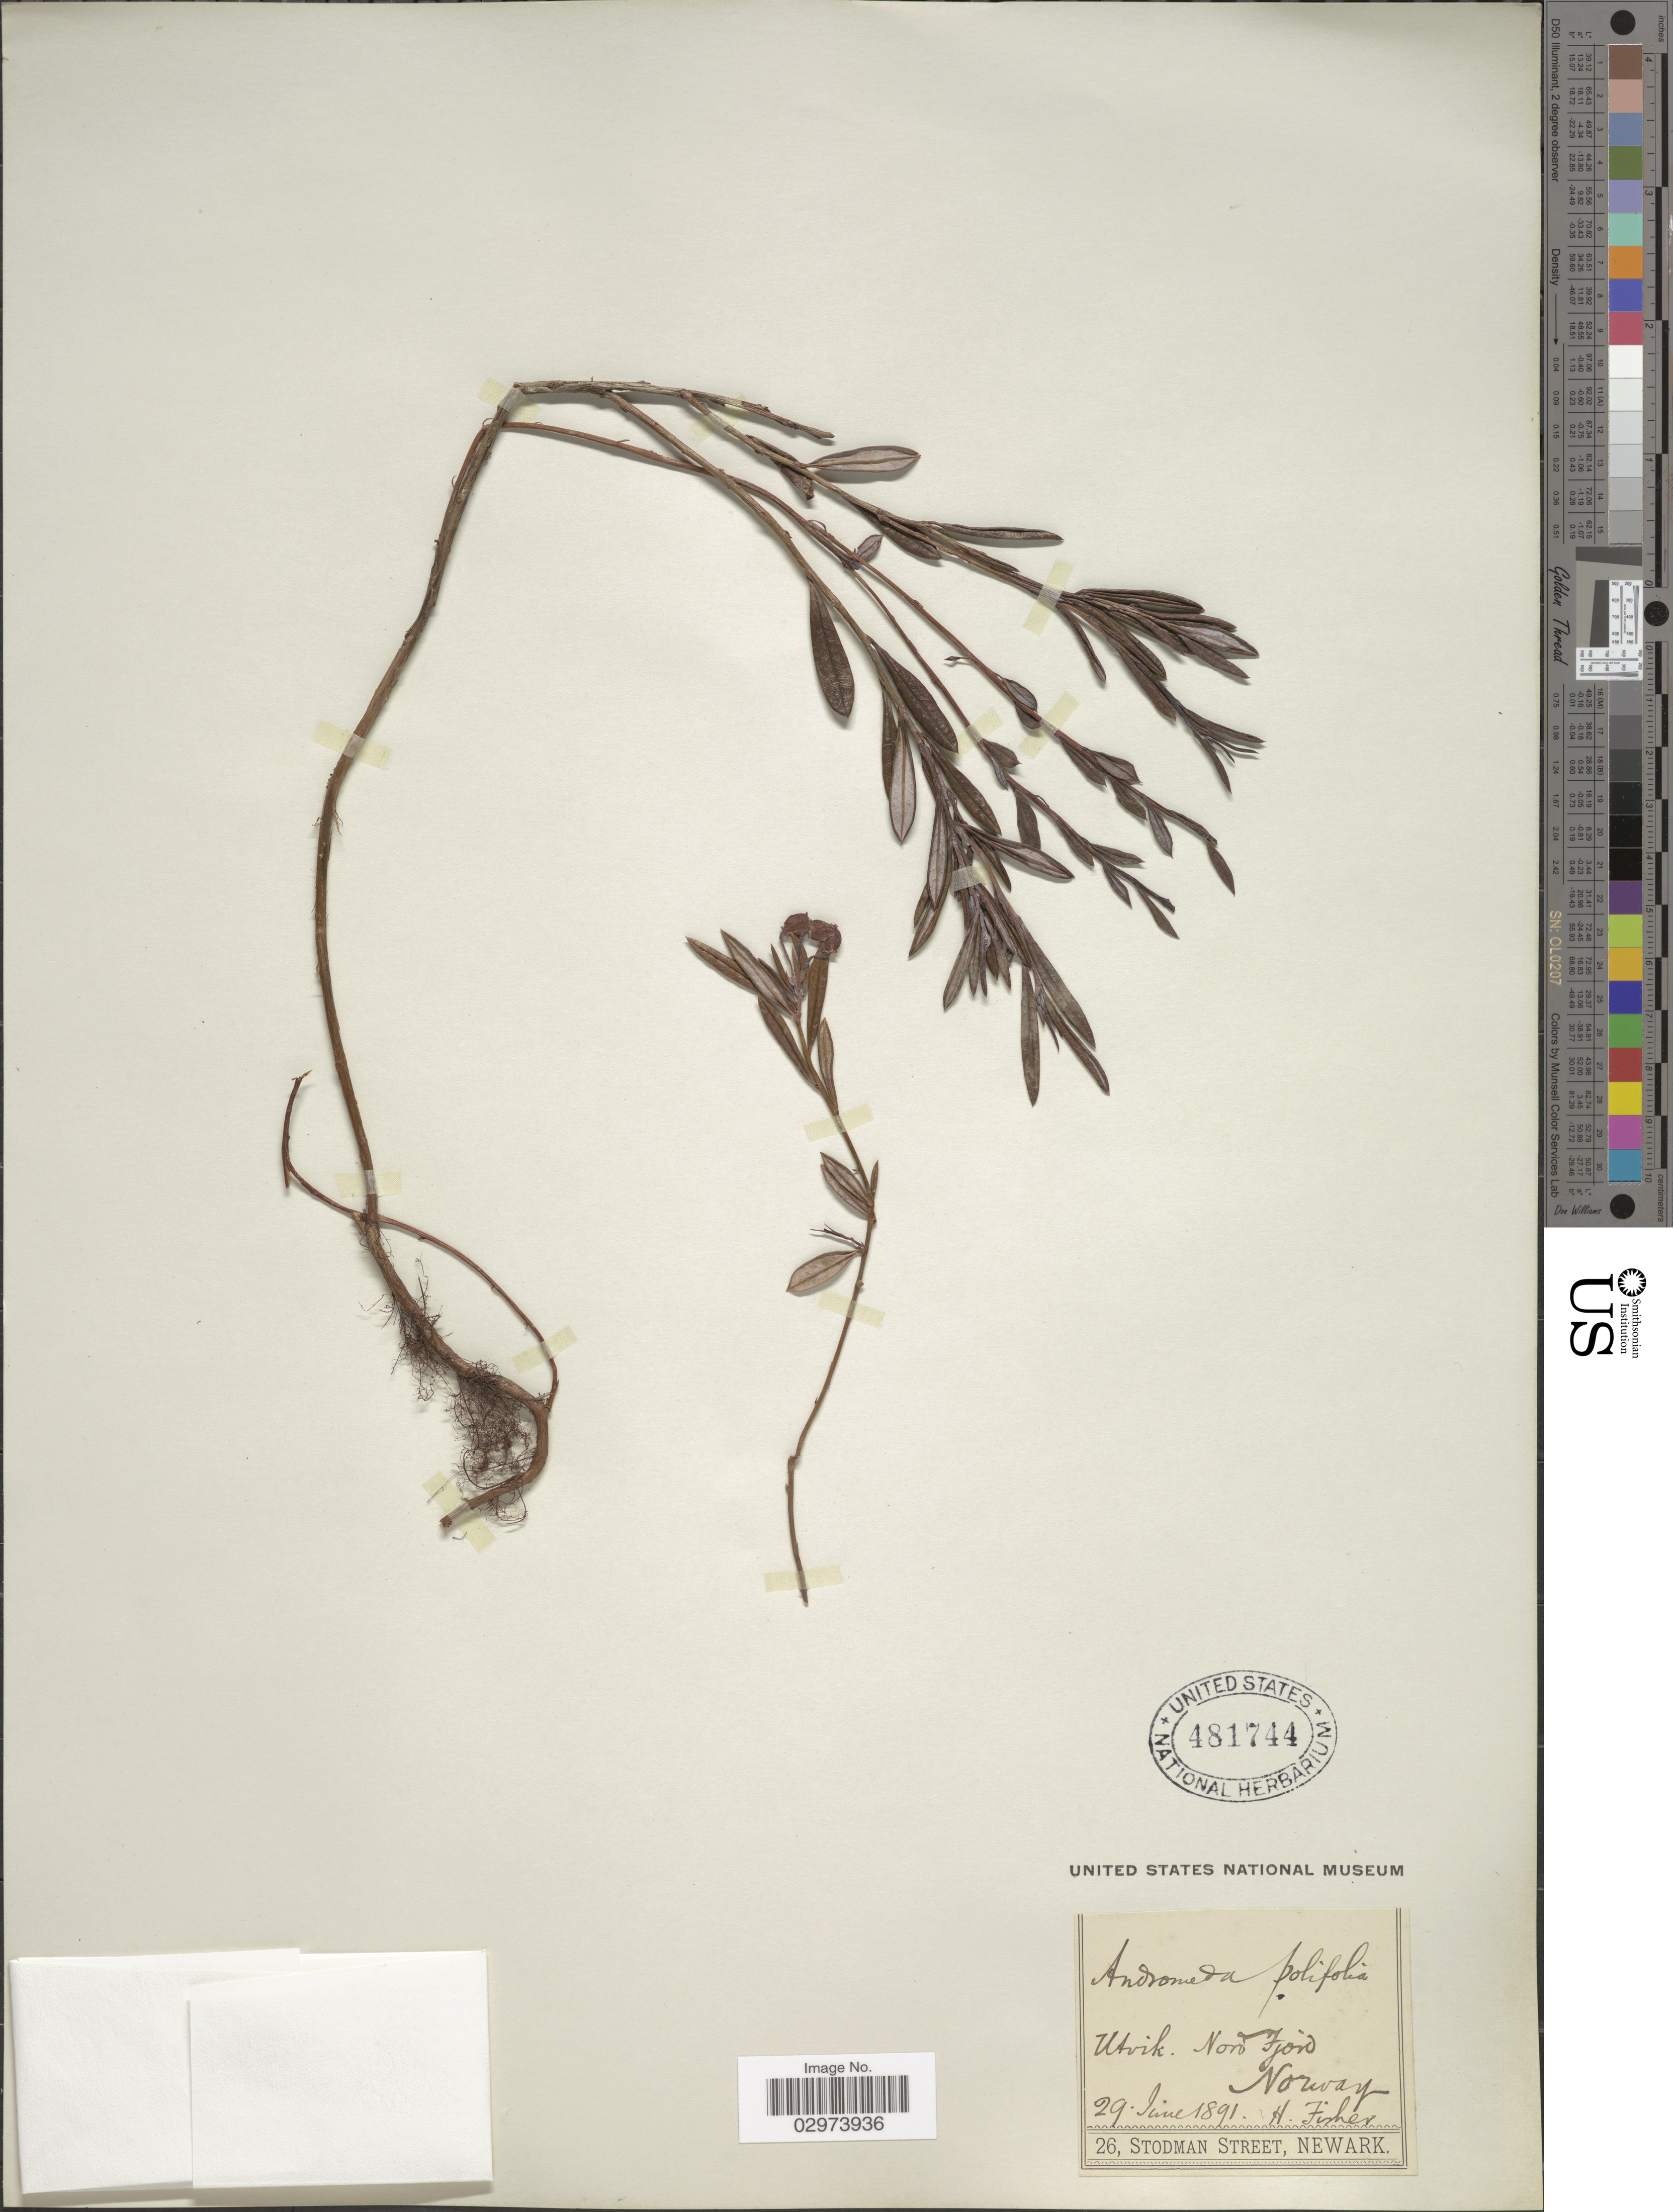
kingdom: Plantae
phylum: Tracheophyta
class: Magnoliopsida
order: Ericales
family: Ericaceae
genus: Andromeda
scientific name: Andromeda polifolia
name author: L.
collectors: H. Fisher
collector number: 26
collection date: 1891-06-29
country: Norway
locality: Utvik. Nord Fjord.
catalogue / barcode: US 481744